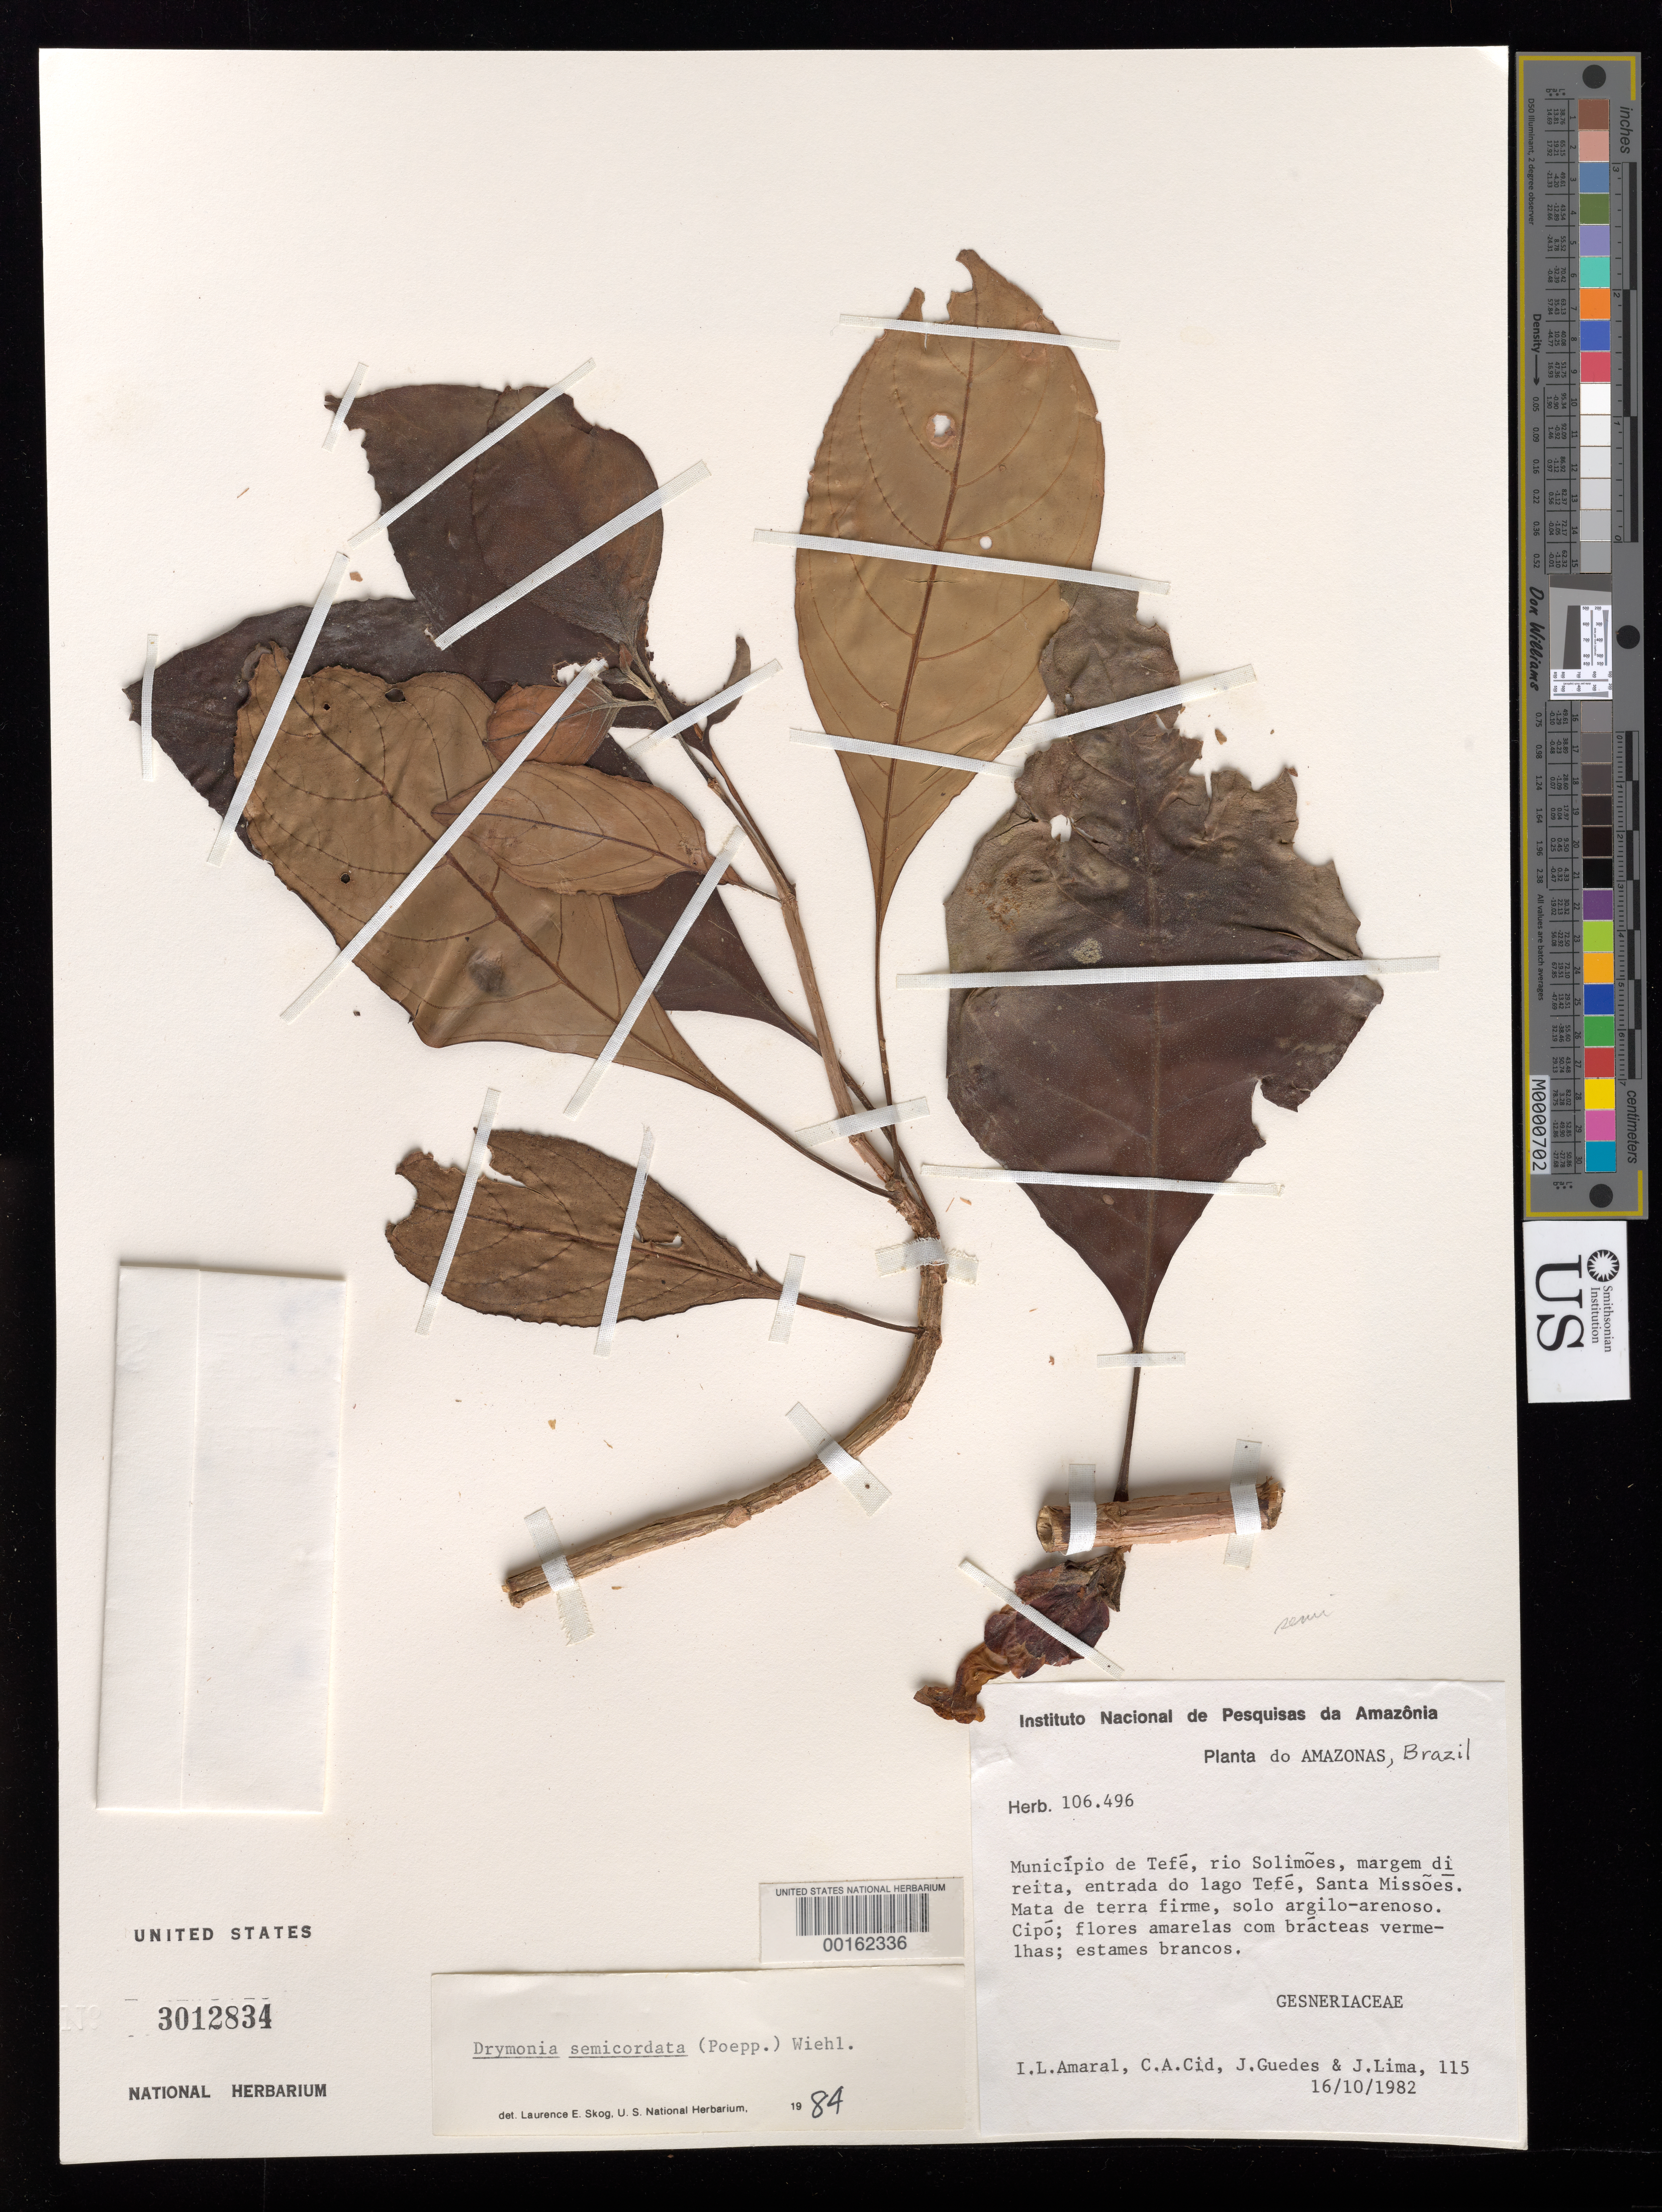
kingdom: Plantae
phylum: Tracheophyta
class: Magnoliopsida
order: Lamiales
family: Gesneriaceae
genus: Drymonia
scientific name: Drymonia semicordata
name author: (Poepp.) Wiehler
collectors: I. L. Amaral, C. A. Cid Ferreira, J. Guedes & J. Lima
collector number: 115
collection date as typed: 16 Oct 1982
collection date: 1982-10-16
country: Brazil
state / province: Amazonas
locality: Mpio. Tefe, Rio Solimoes, right bank, mouth of Lake Tefe, Santa Missoes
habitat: Forest on terra firme, sandy and argillaceous soil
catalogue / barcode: US 3012834